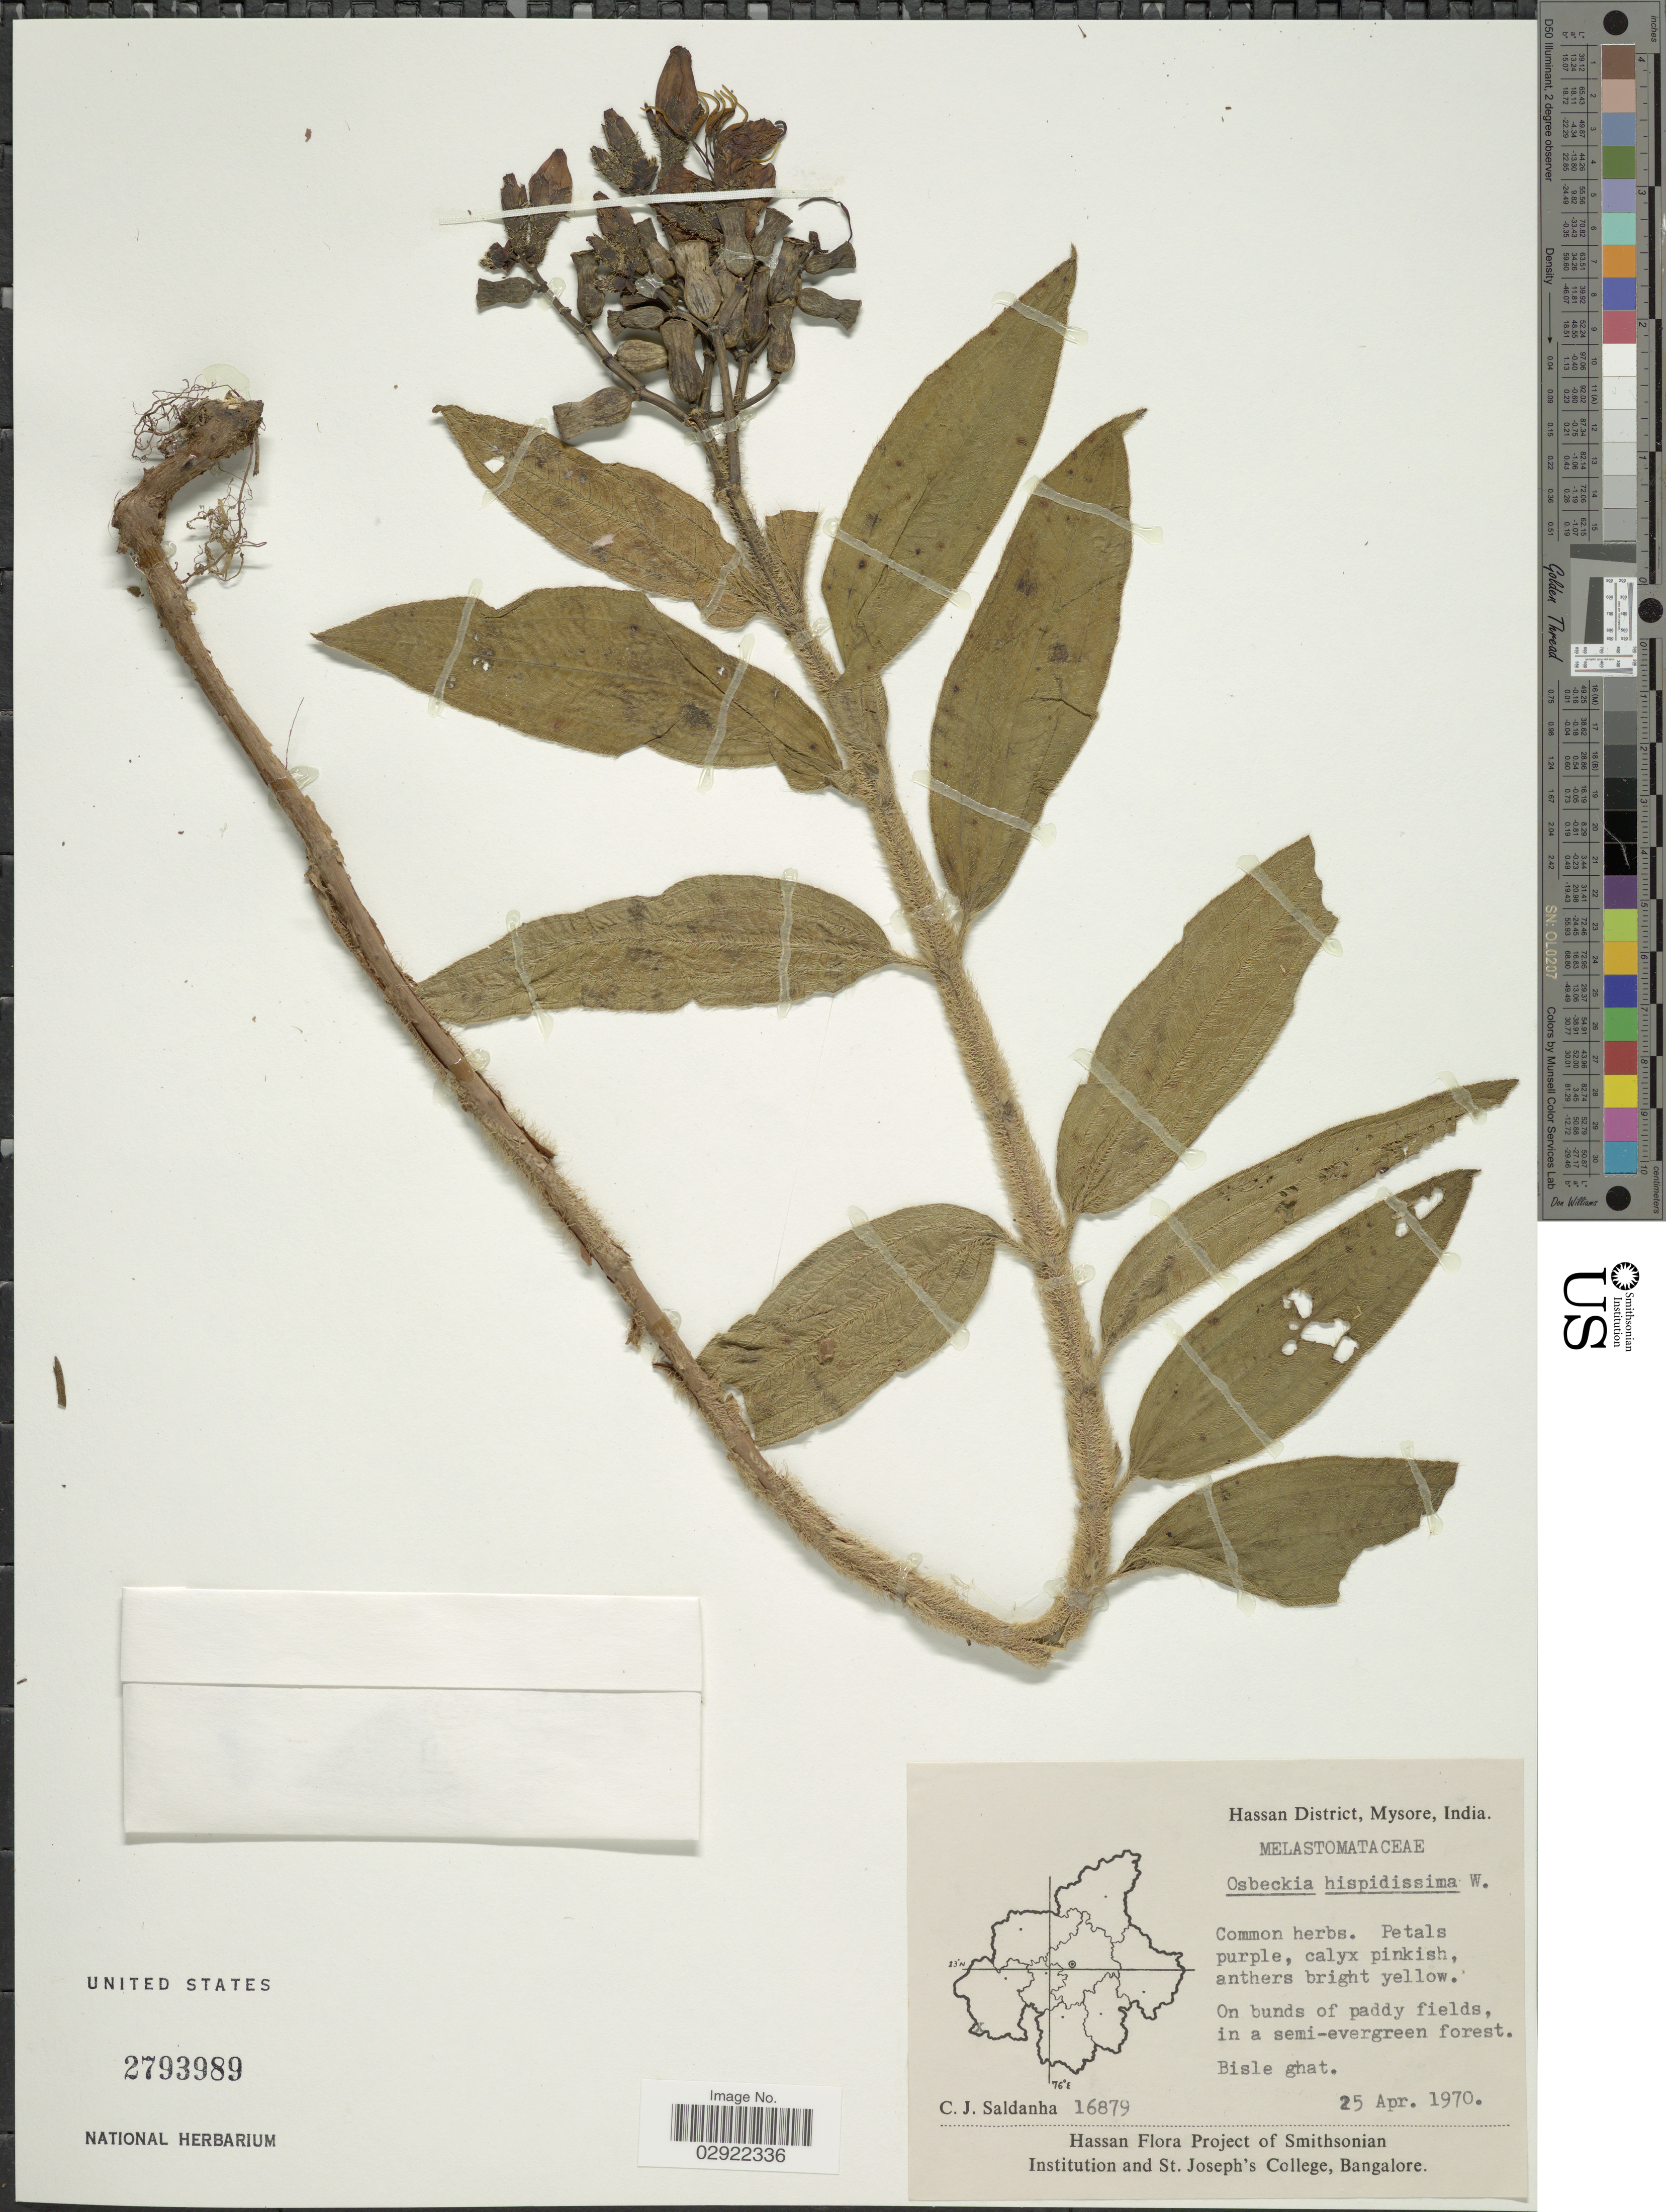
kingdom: Plantae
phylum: Tracheophyta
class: Magnoliopsida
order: Myrtales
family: Melastomataceae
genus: Osbeckia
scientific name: Osbeckia stellata var. hispidissima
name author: (Wight) C.Hansen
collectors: C. J. Saldanha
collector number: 16879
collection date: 1970-04-25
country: India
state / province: Karnataka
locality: Hassan District, Mysore. Bisle ghat.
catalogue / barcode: US 2793989